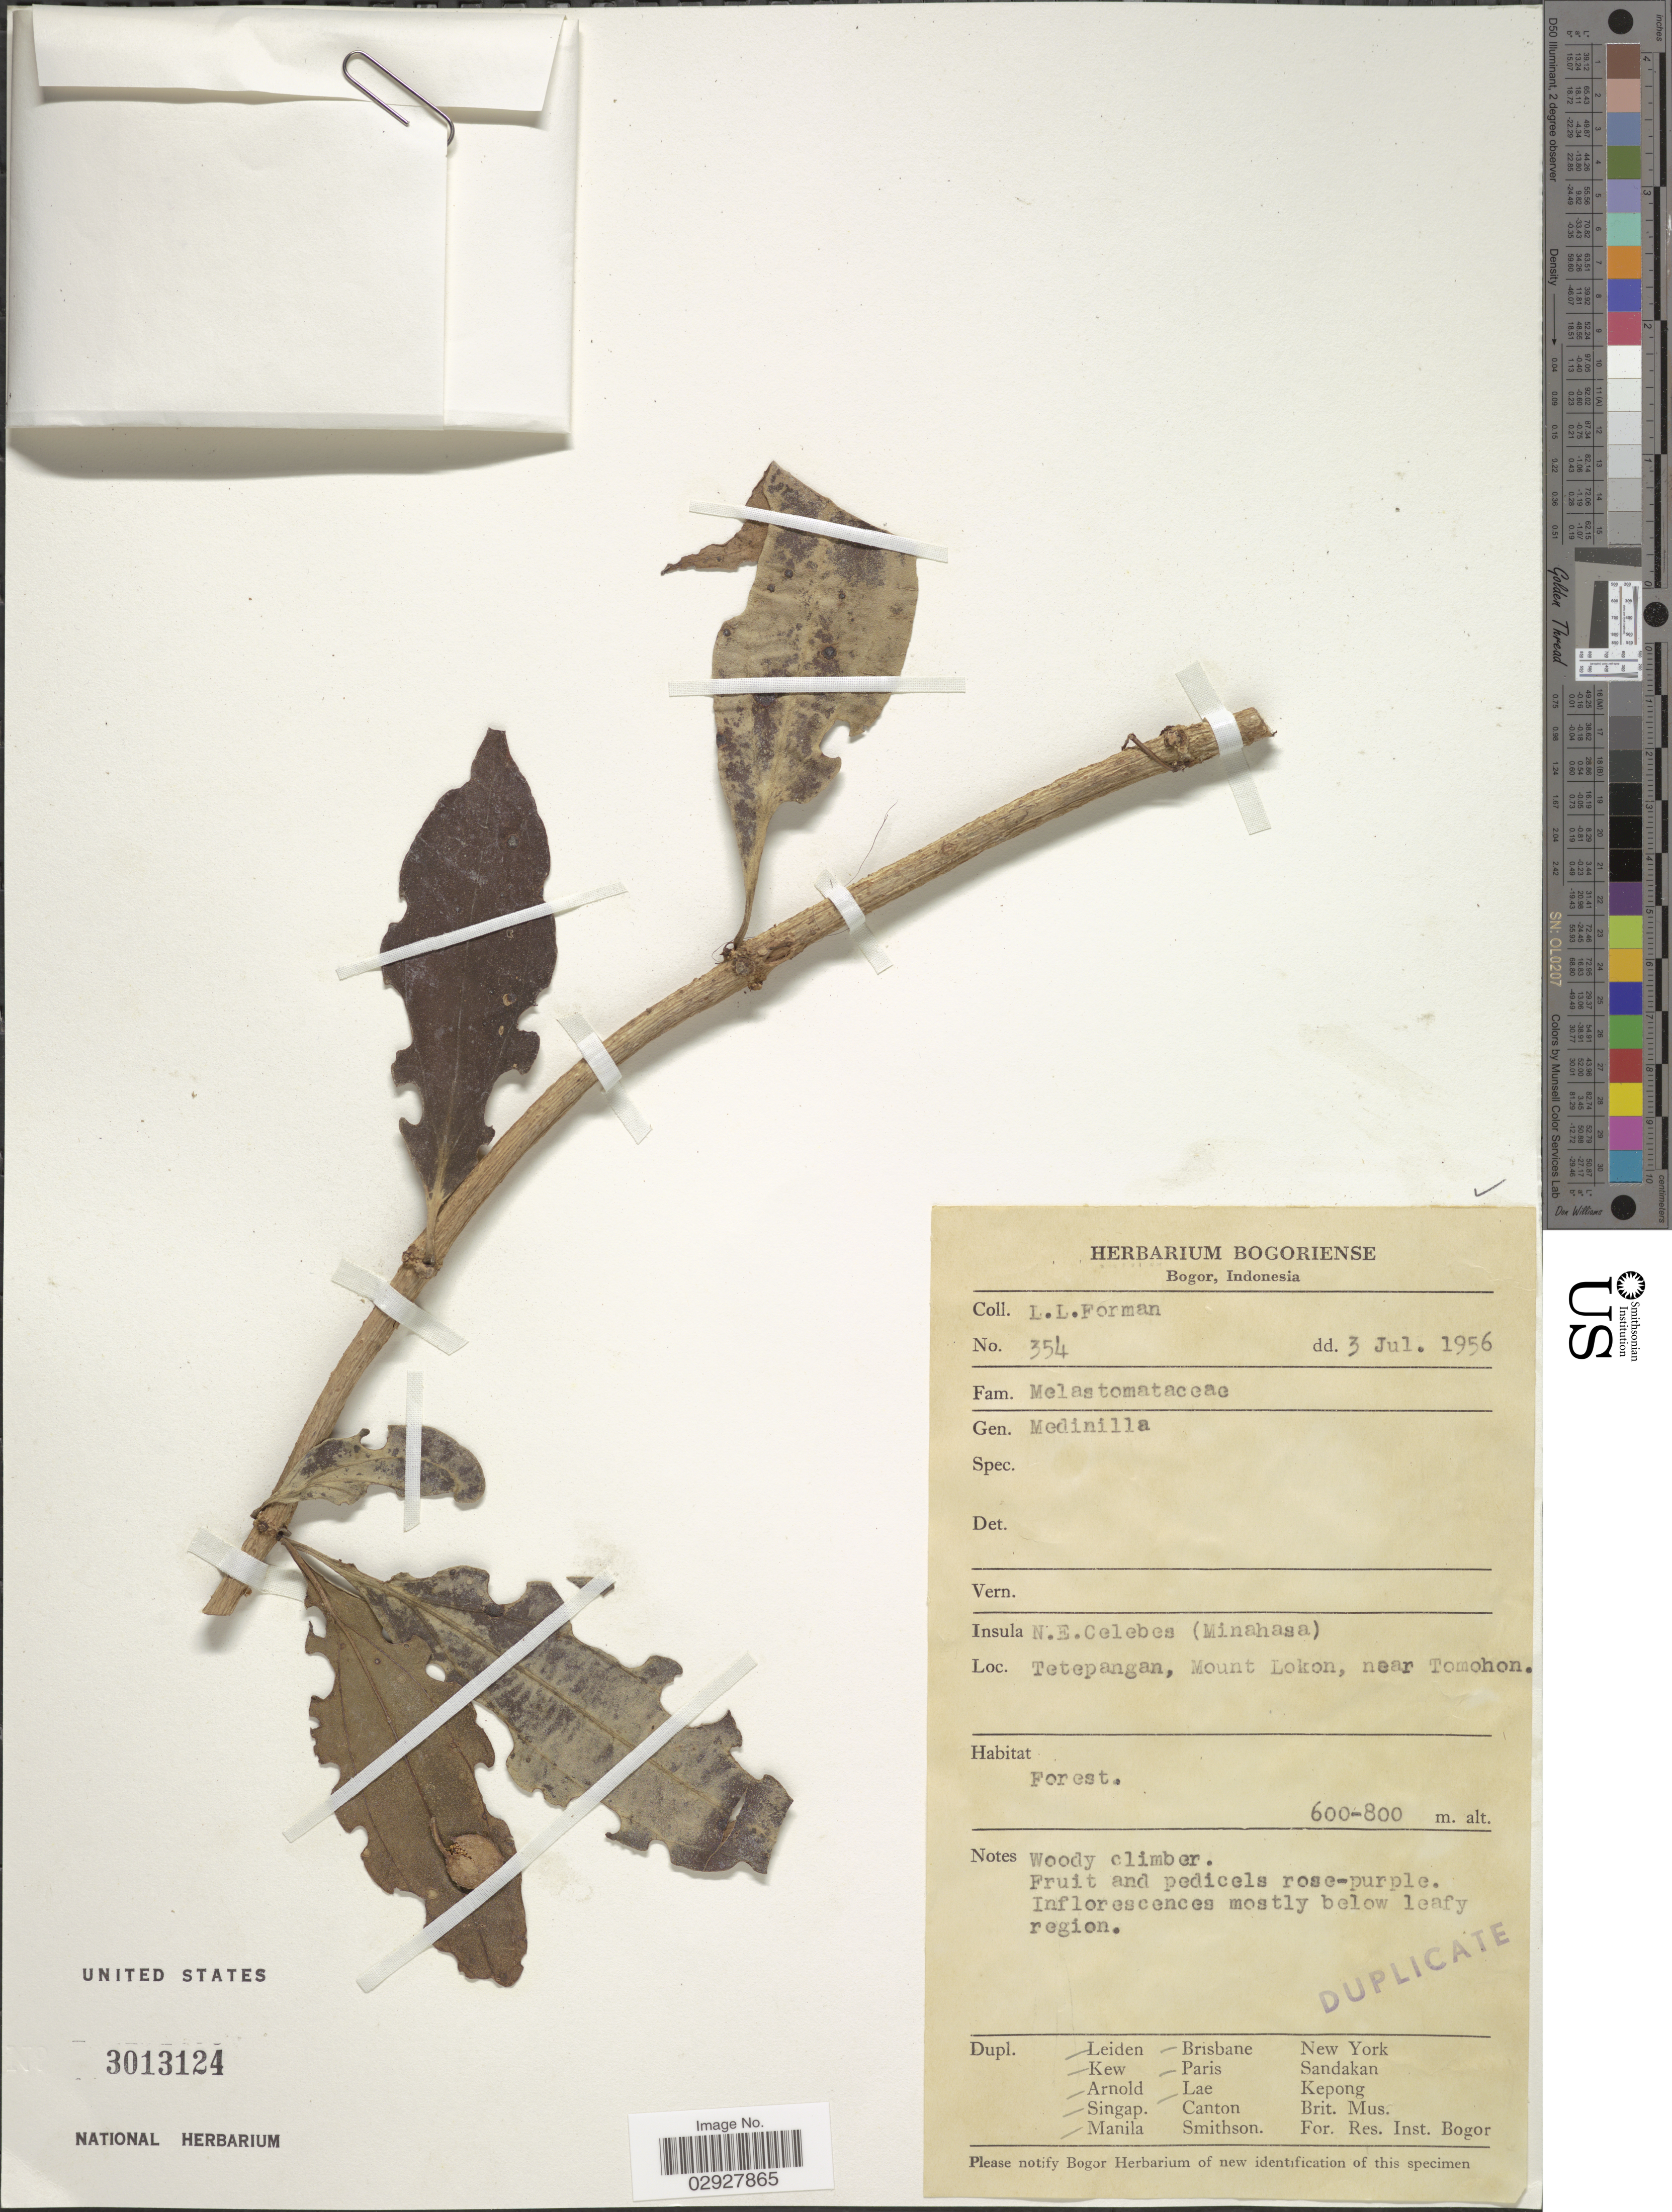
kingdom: Plantae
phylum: Tracheophyta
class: Magnoliopsida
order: Myrtales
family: Melastomataceae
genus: Medinilla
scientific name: Medinilla sp.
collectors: L. Forman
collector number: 354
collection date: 1956-07-03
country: Indonesia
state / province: Sulawesi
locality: N.E. Celebes (Minahasa) Tetepangan, Mount Lokon, near Tomohon.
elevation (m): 600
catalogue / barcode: US 3013124